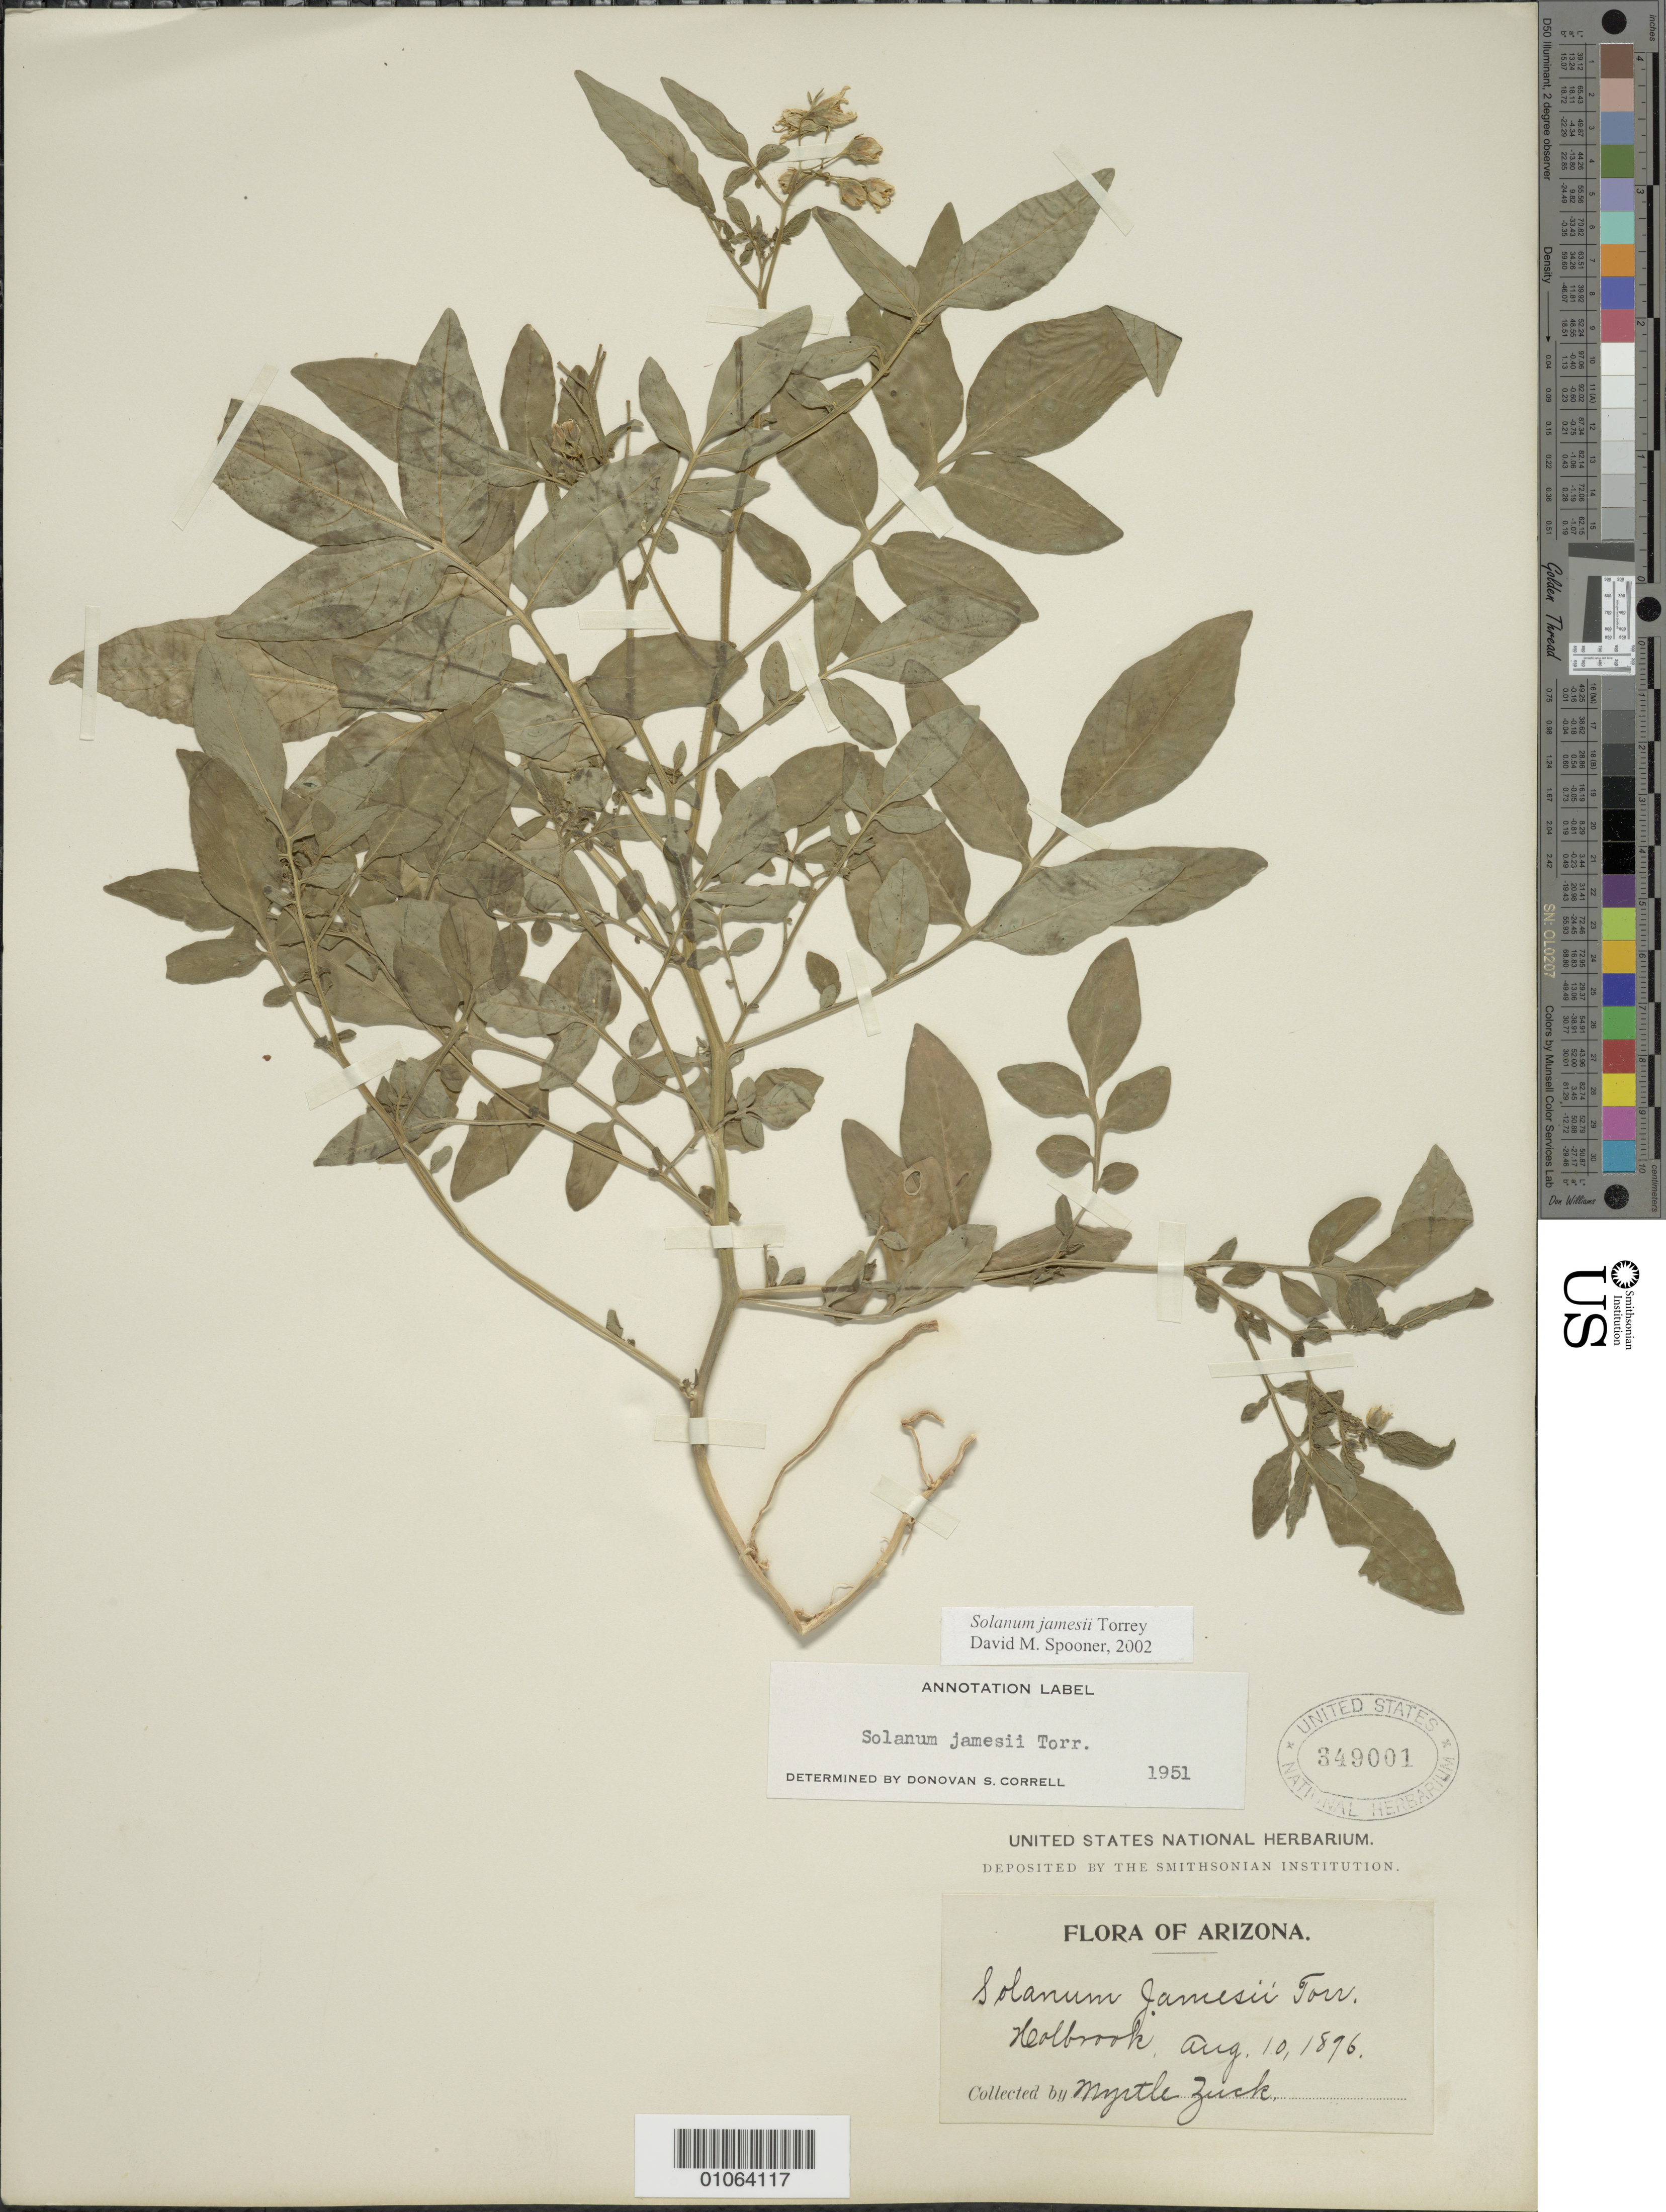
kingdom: Plantae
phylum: Tracheophyta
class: Magnoliopsida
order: Solanales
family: Solanaceae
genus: Solanum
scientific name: Solanum jamesii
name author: Torr.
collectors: M. Zuck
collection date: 1896-08-10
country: United States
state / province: Arizona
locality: Holbrook.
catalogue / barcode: US 349001